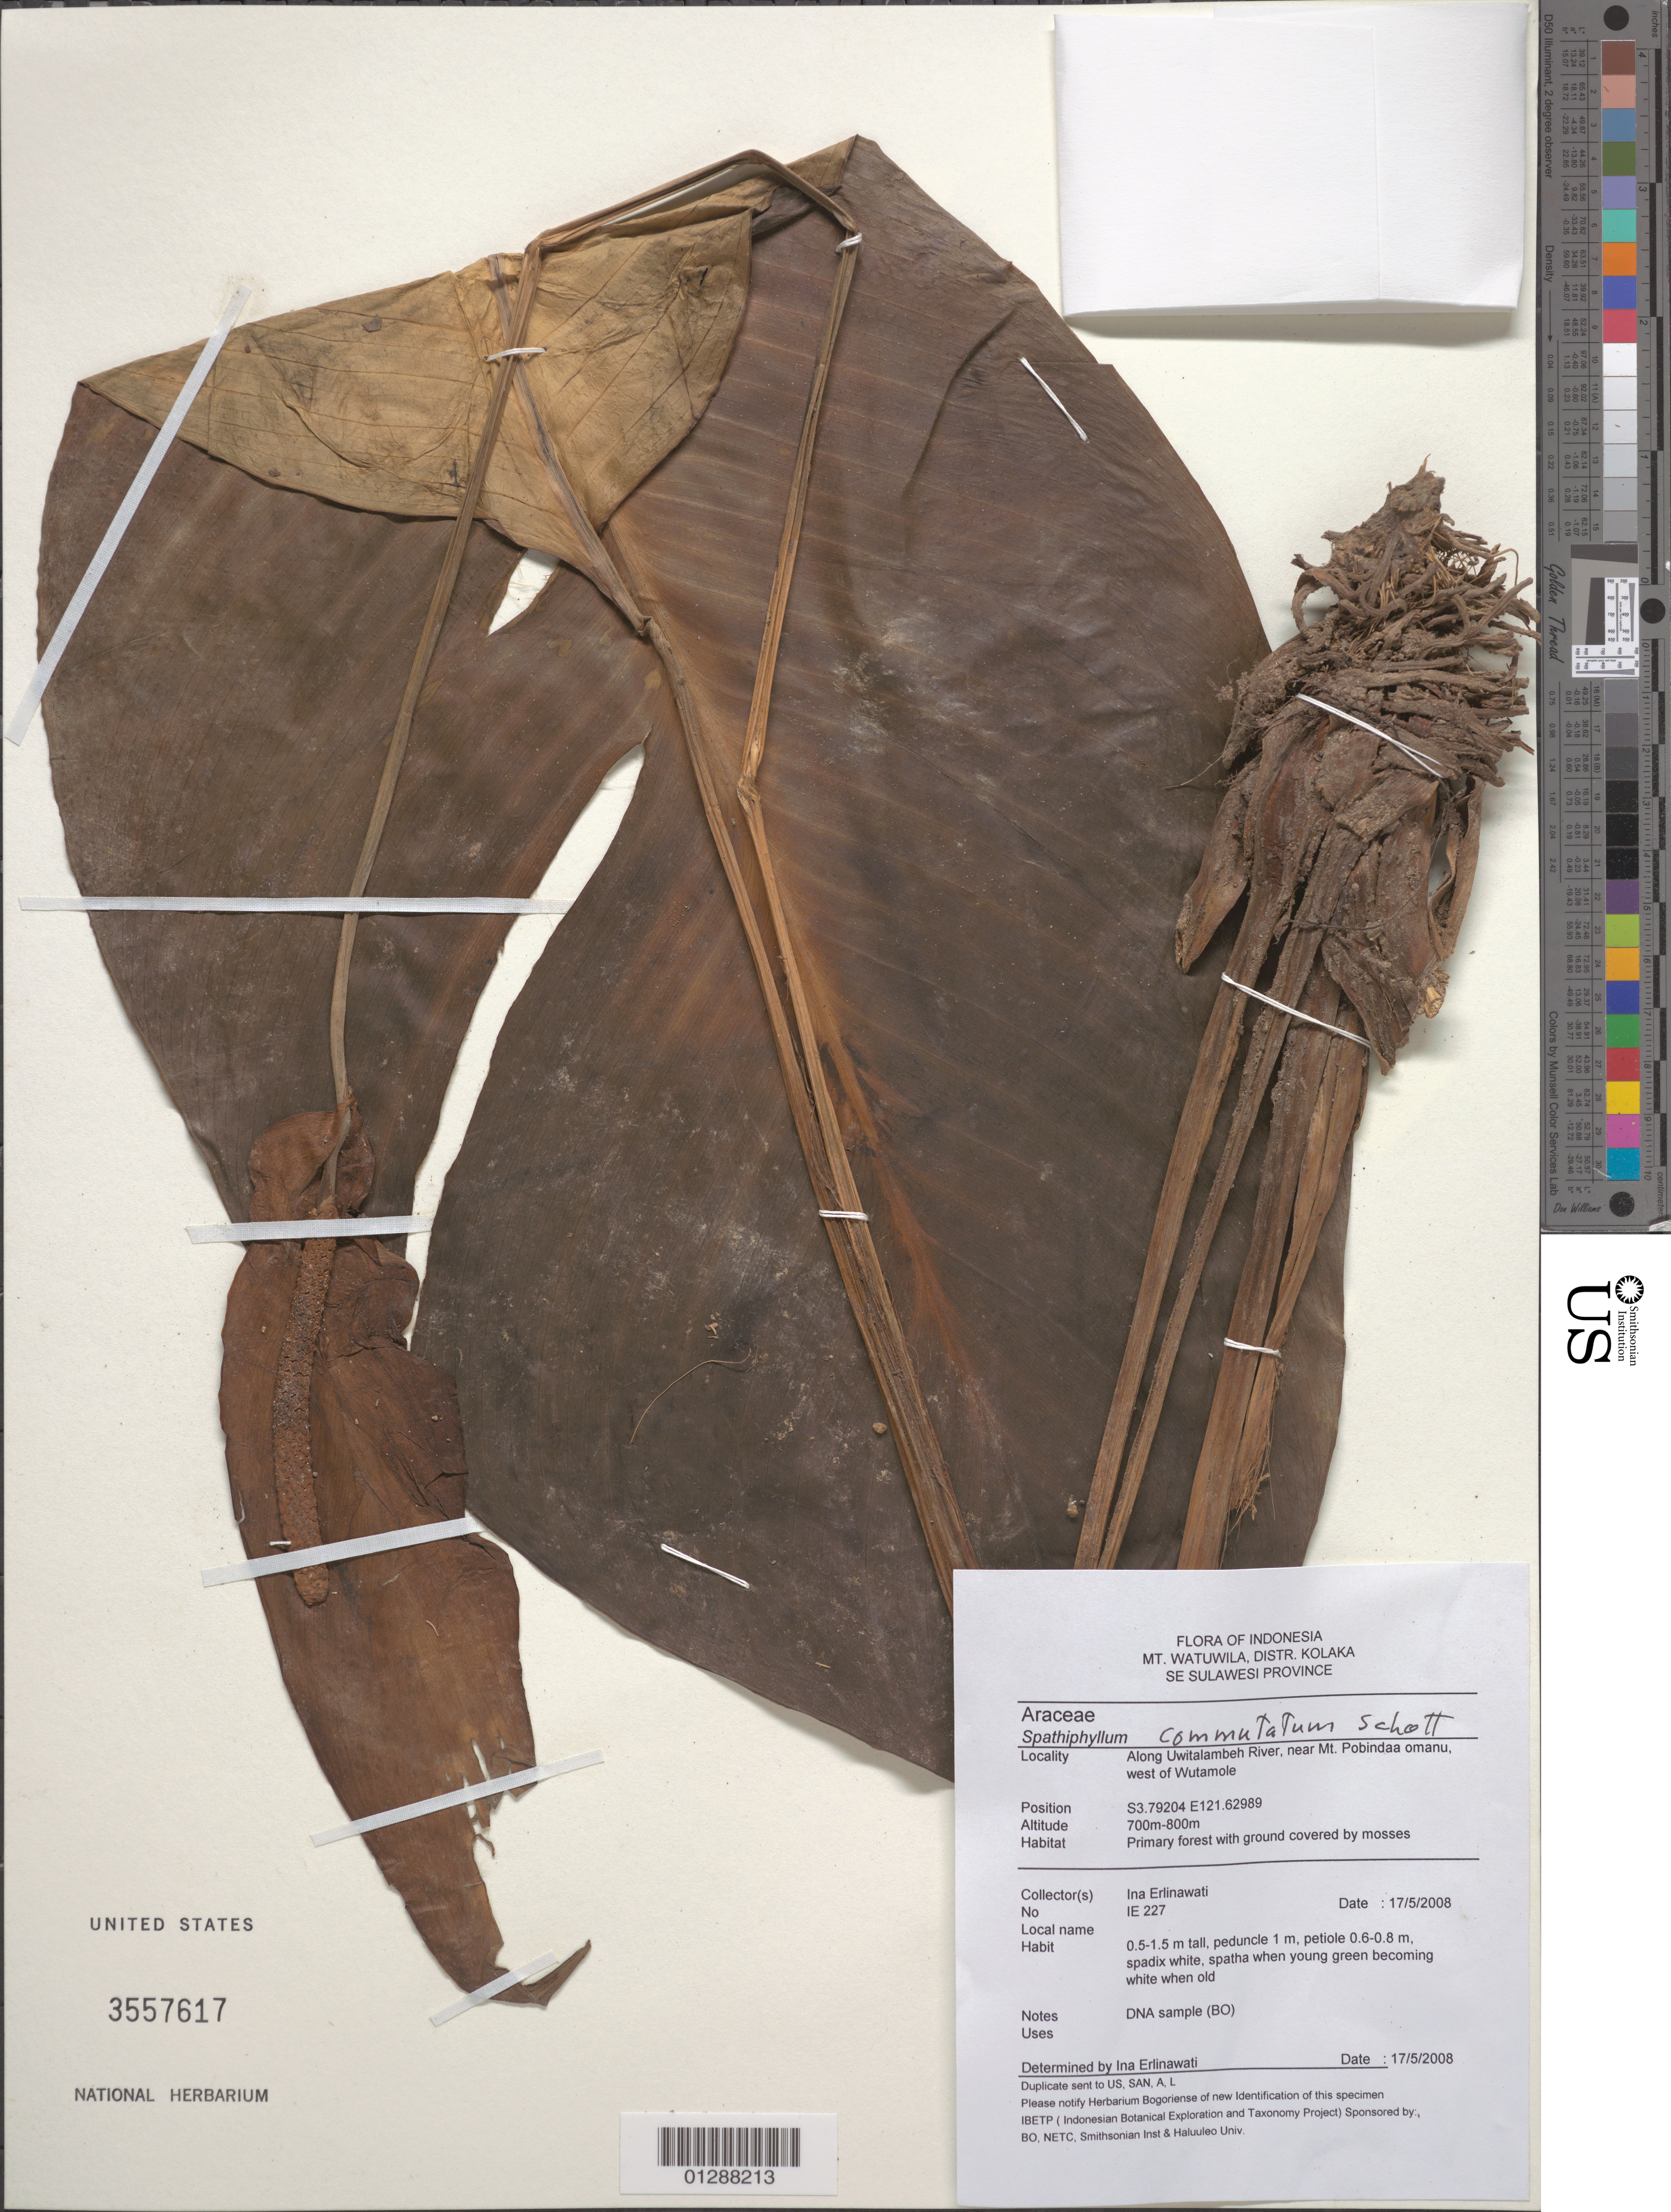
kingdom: Plantae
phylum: Tracheophyta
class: Liliopsida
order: Alismatales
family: Araceae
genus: Spathiphyllum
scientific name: Spathiphyllum commutatum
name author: Schott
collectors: I. Erlinawati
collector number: IE 227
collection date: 2008-05-17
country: Indonesia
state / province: Sulawesi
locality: Mt. Watuwila, Distr. Kolaka. SE Sulawesi Province. Along Uwitalambeh River, near Mt. Pobindaa omanu, west of Wutamole.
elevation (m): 700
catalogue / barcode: US 3557617